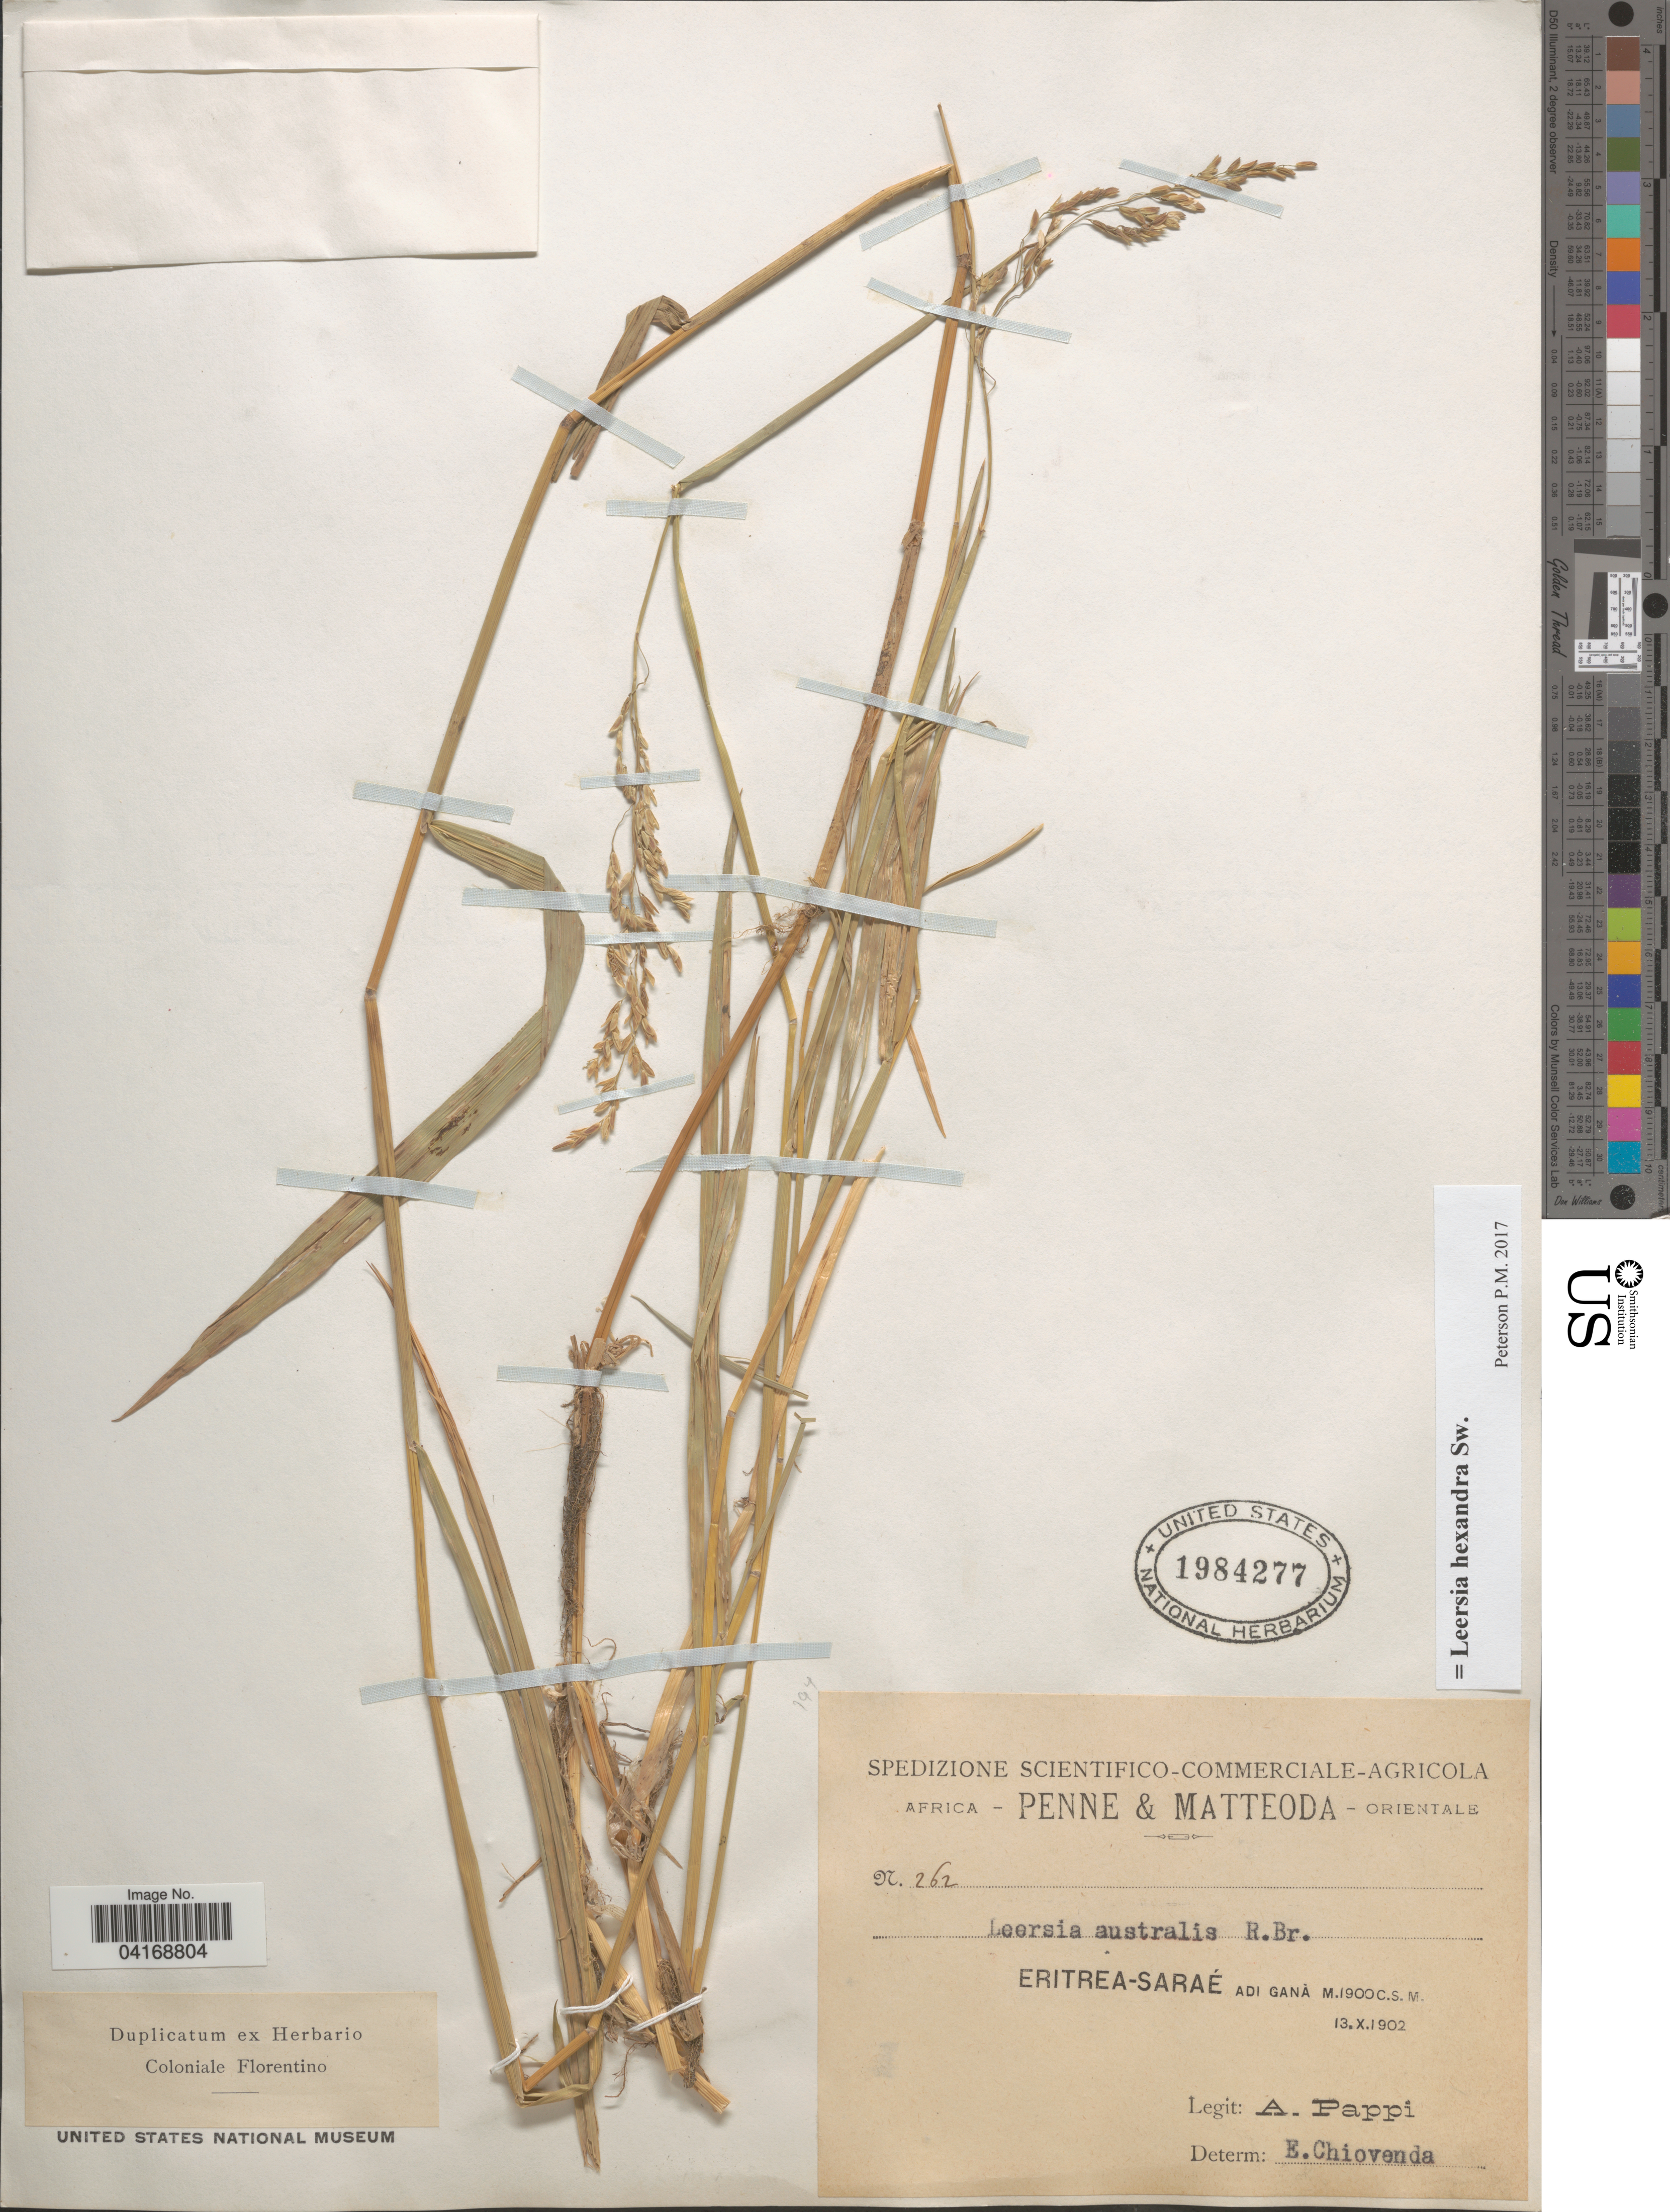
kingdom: Plantae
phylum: Tracheophyta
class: Liliopsida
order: Poales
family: Poaceae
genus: Leersia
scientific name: Leersia hexandra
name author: Sw.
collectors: A. Pappi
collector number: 262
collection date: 1902-10-13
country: Eritrea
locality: Africa Orientale. Saraé adi ganá.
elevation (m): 1900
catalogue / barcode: US 1984277